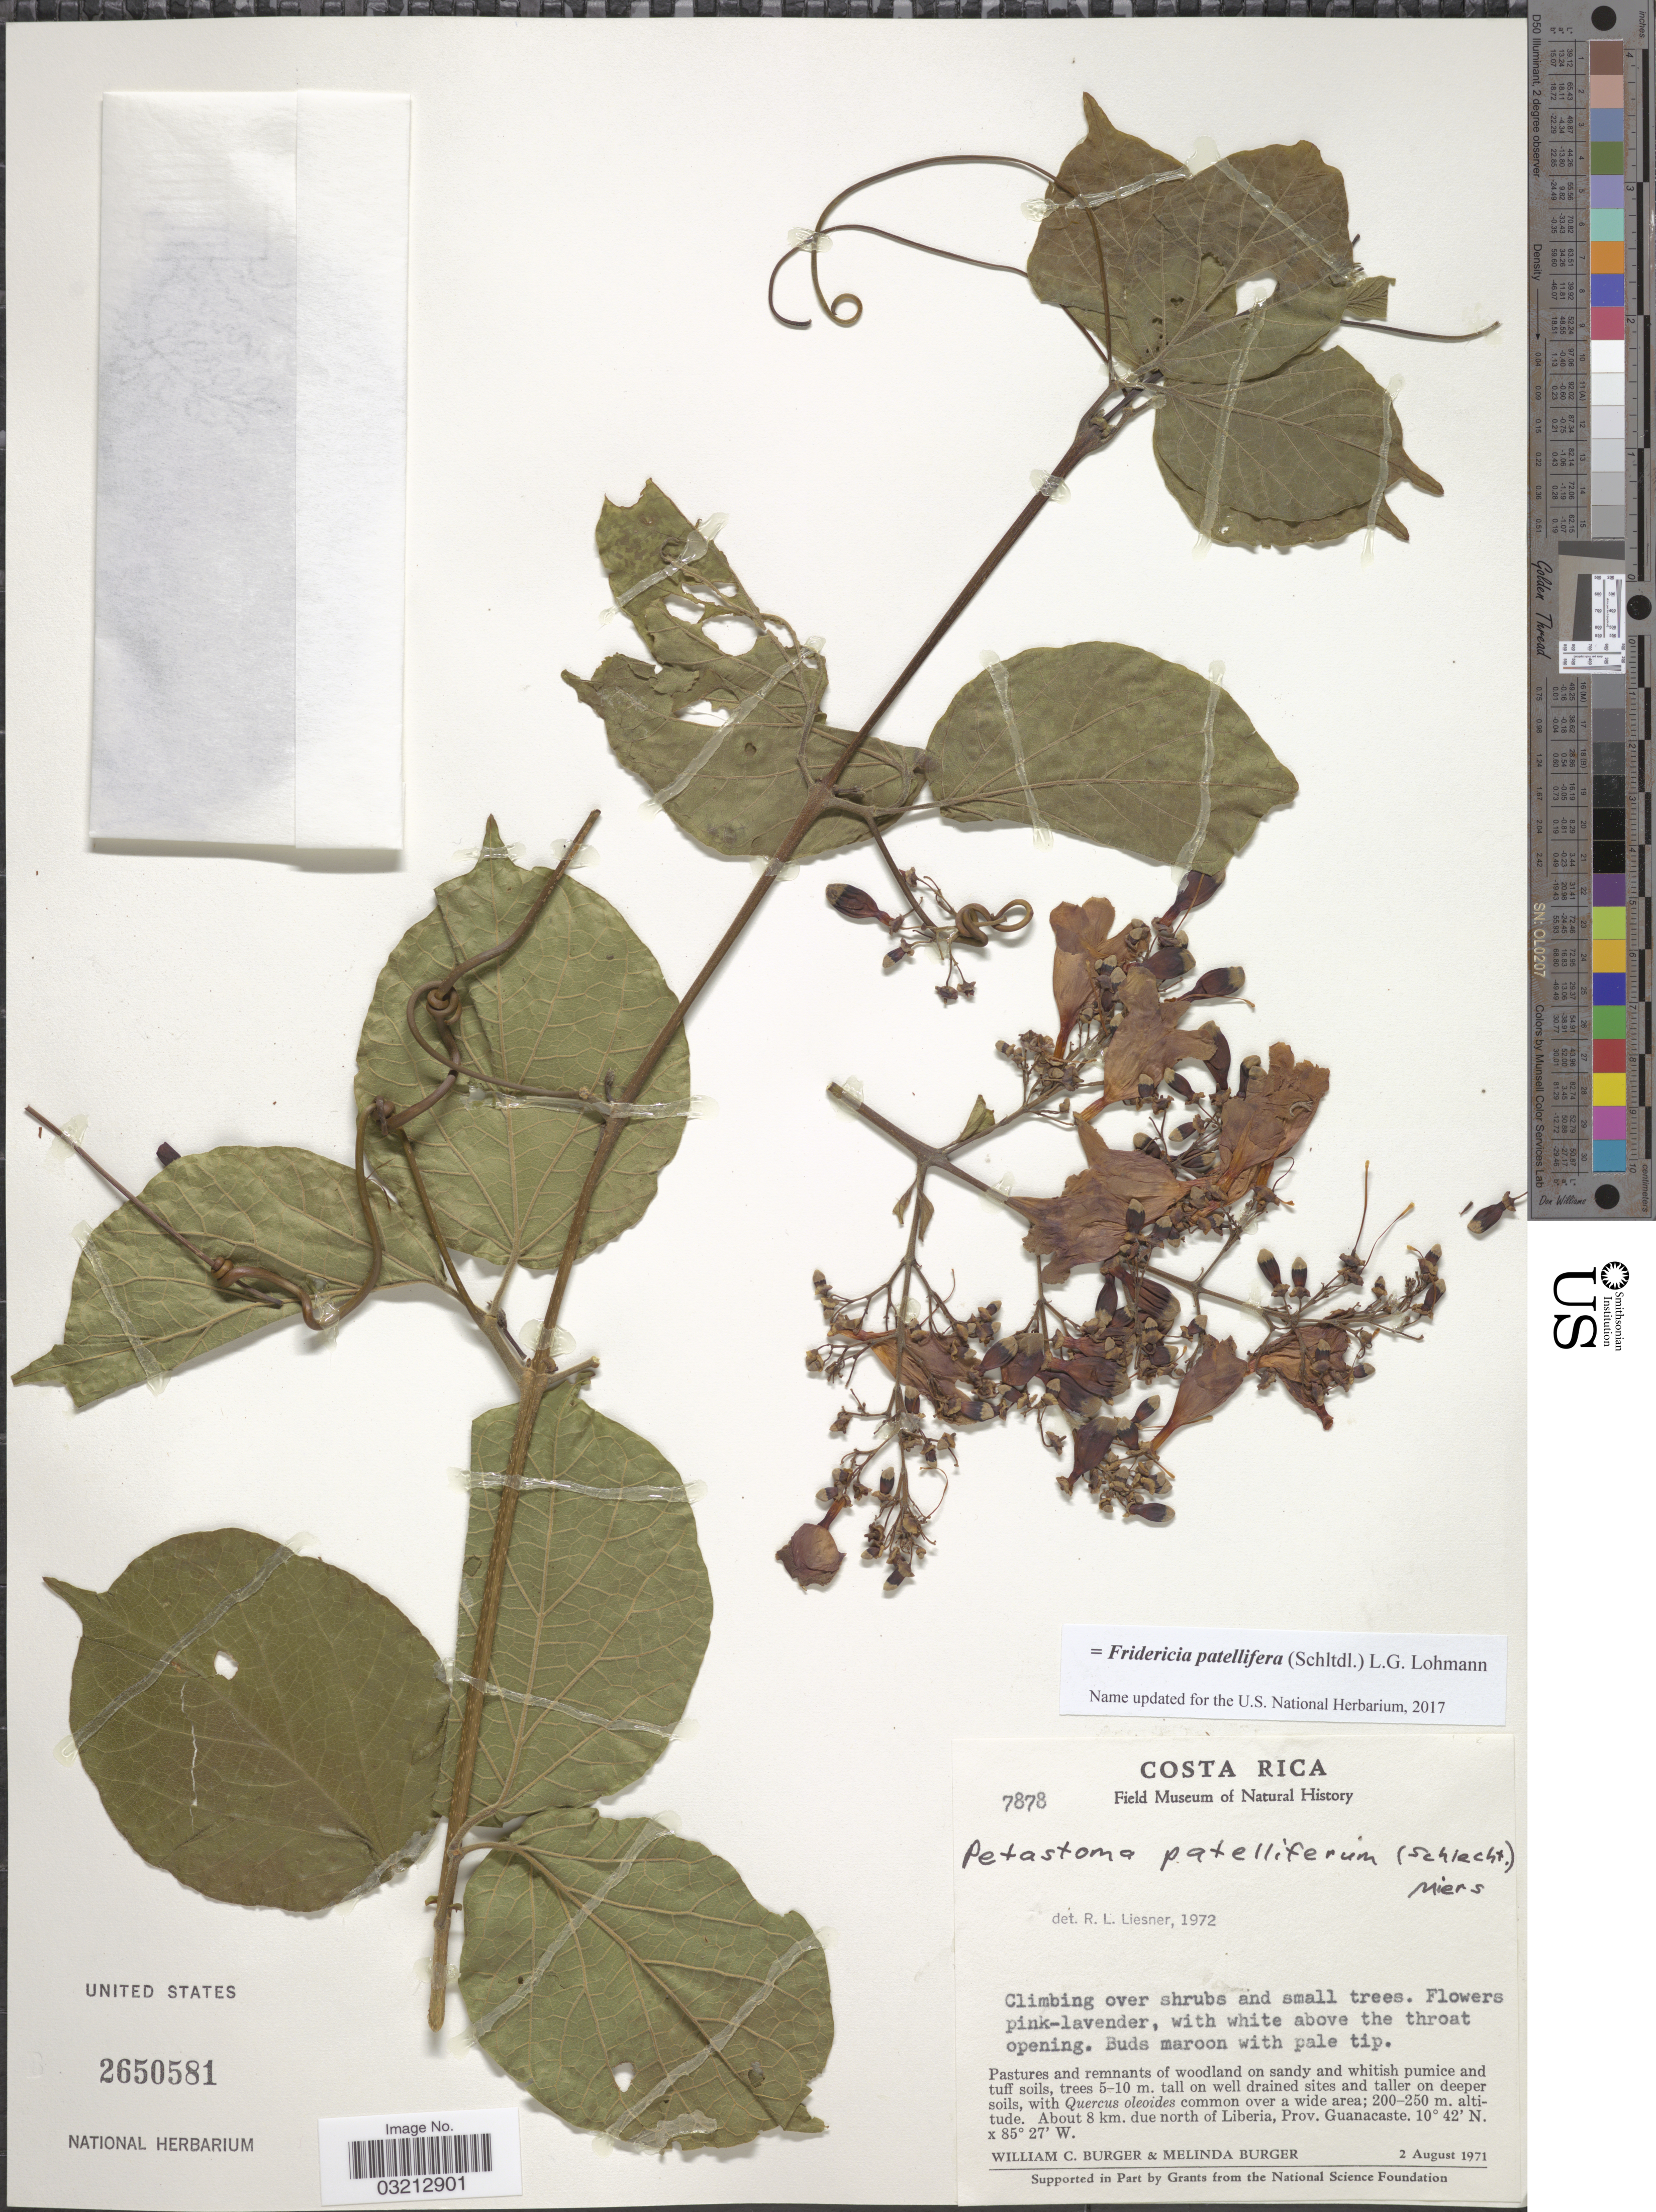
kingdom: Plantae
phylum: Tracheophyta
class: Magnoliopsida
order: Lamiales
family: Bignoniaceae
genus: Fridericia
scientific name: Fridericia patellifera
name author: (Schltdl.) L.G. Lohmann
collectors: W. Burger & M. Burger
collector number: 7878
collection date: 1971-08-02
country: Costa Rica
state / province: Guanacaste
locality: About 8 km. due north of Liberia.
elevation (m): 200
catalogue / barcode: US 2650581